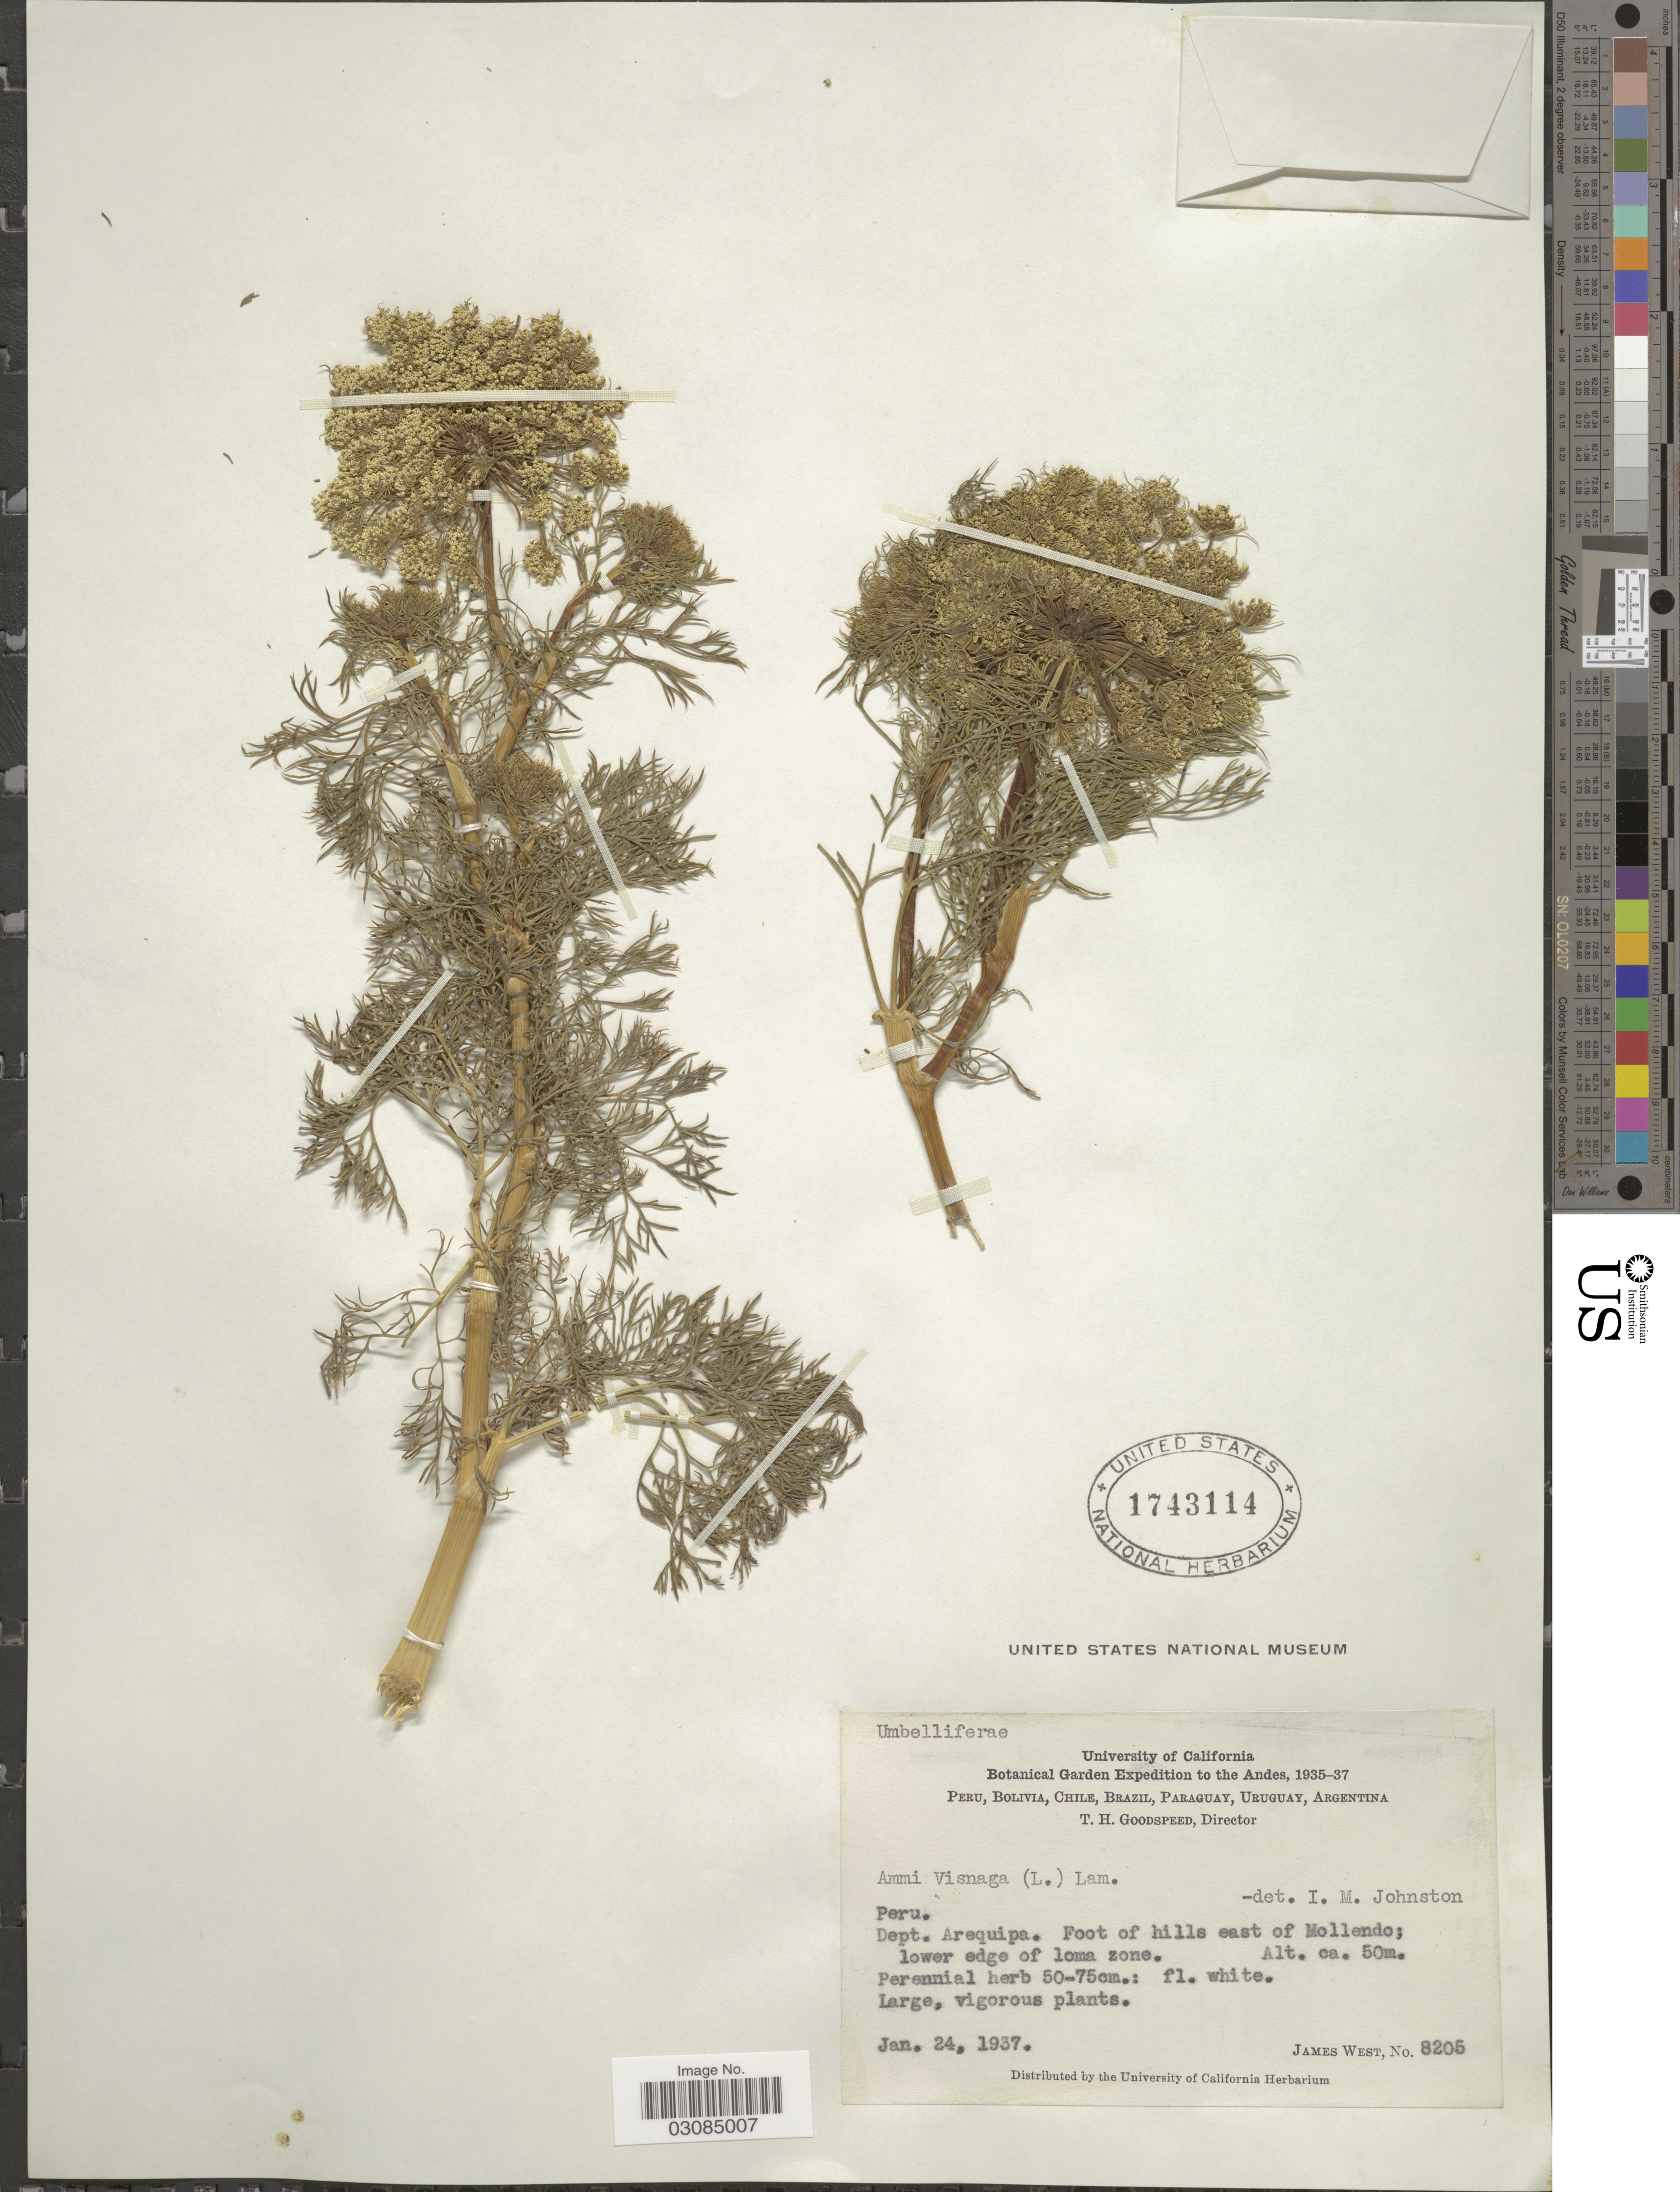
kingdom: Plantae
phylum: Tracheophyta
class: Magnoliopsida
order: Apiales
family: Apiaceae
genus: Ammi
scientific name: Ammi visnaga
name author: (L.) Lam.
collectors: J. West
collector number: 8205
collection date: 1937-01-24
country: Peru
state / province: Arequipa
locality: Andes. Dept. Arequipa. Foot of hills east of Mollendo.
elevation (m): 50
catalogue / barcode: US 1743114